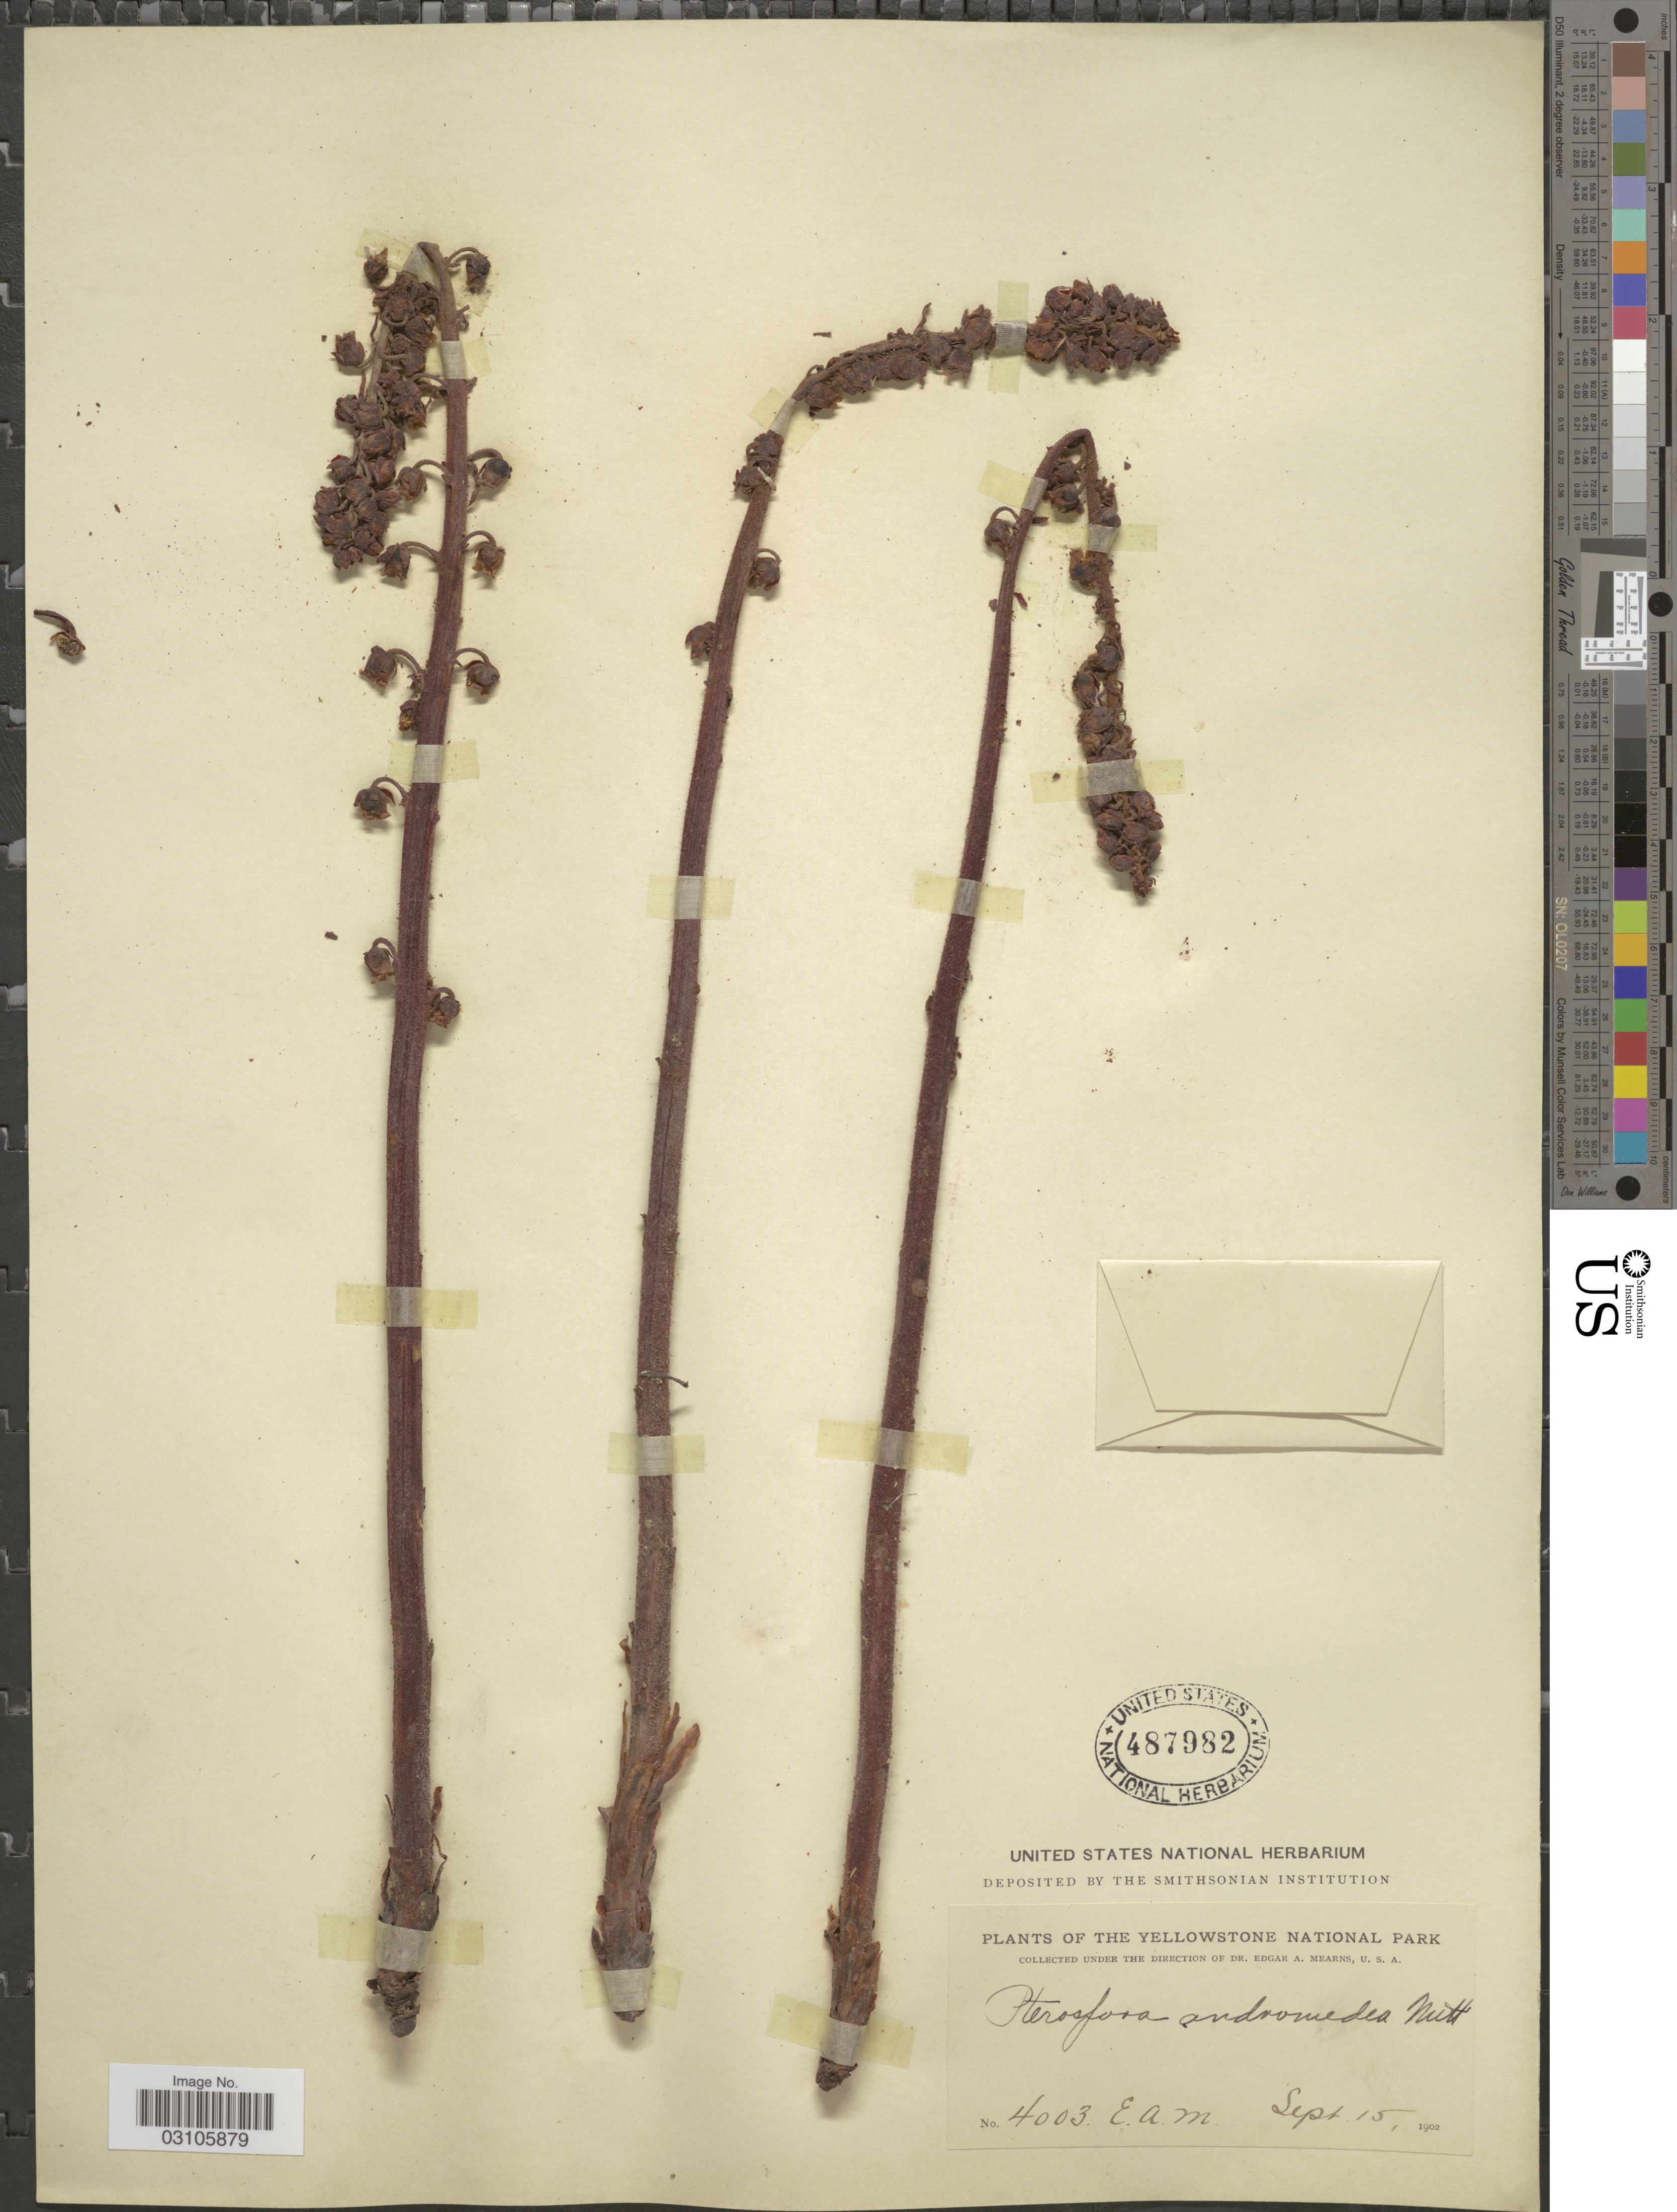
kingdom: Plantae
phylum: Tracheophyta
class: Magnoliopsida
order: Ericales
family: Ericaceae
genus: Pterospora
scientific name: Pterospora andromedea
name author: Nutt.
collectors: E. A. Mearns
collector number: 4003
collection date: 1902-09-15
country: United States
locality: Yellowstone National Park.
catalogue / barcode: US 487982